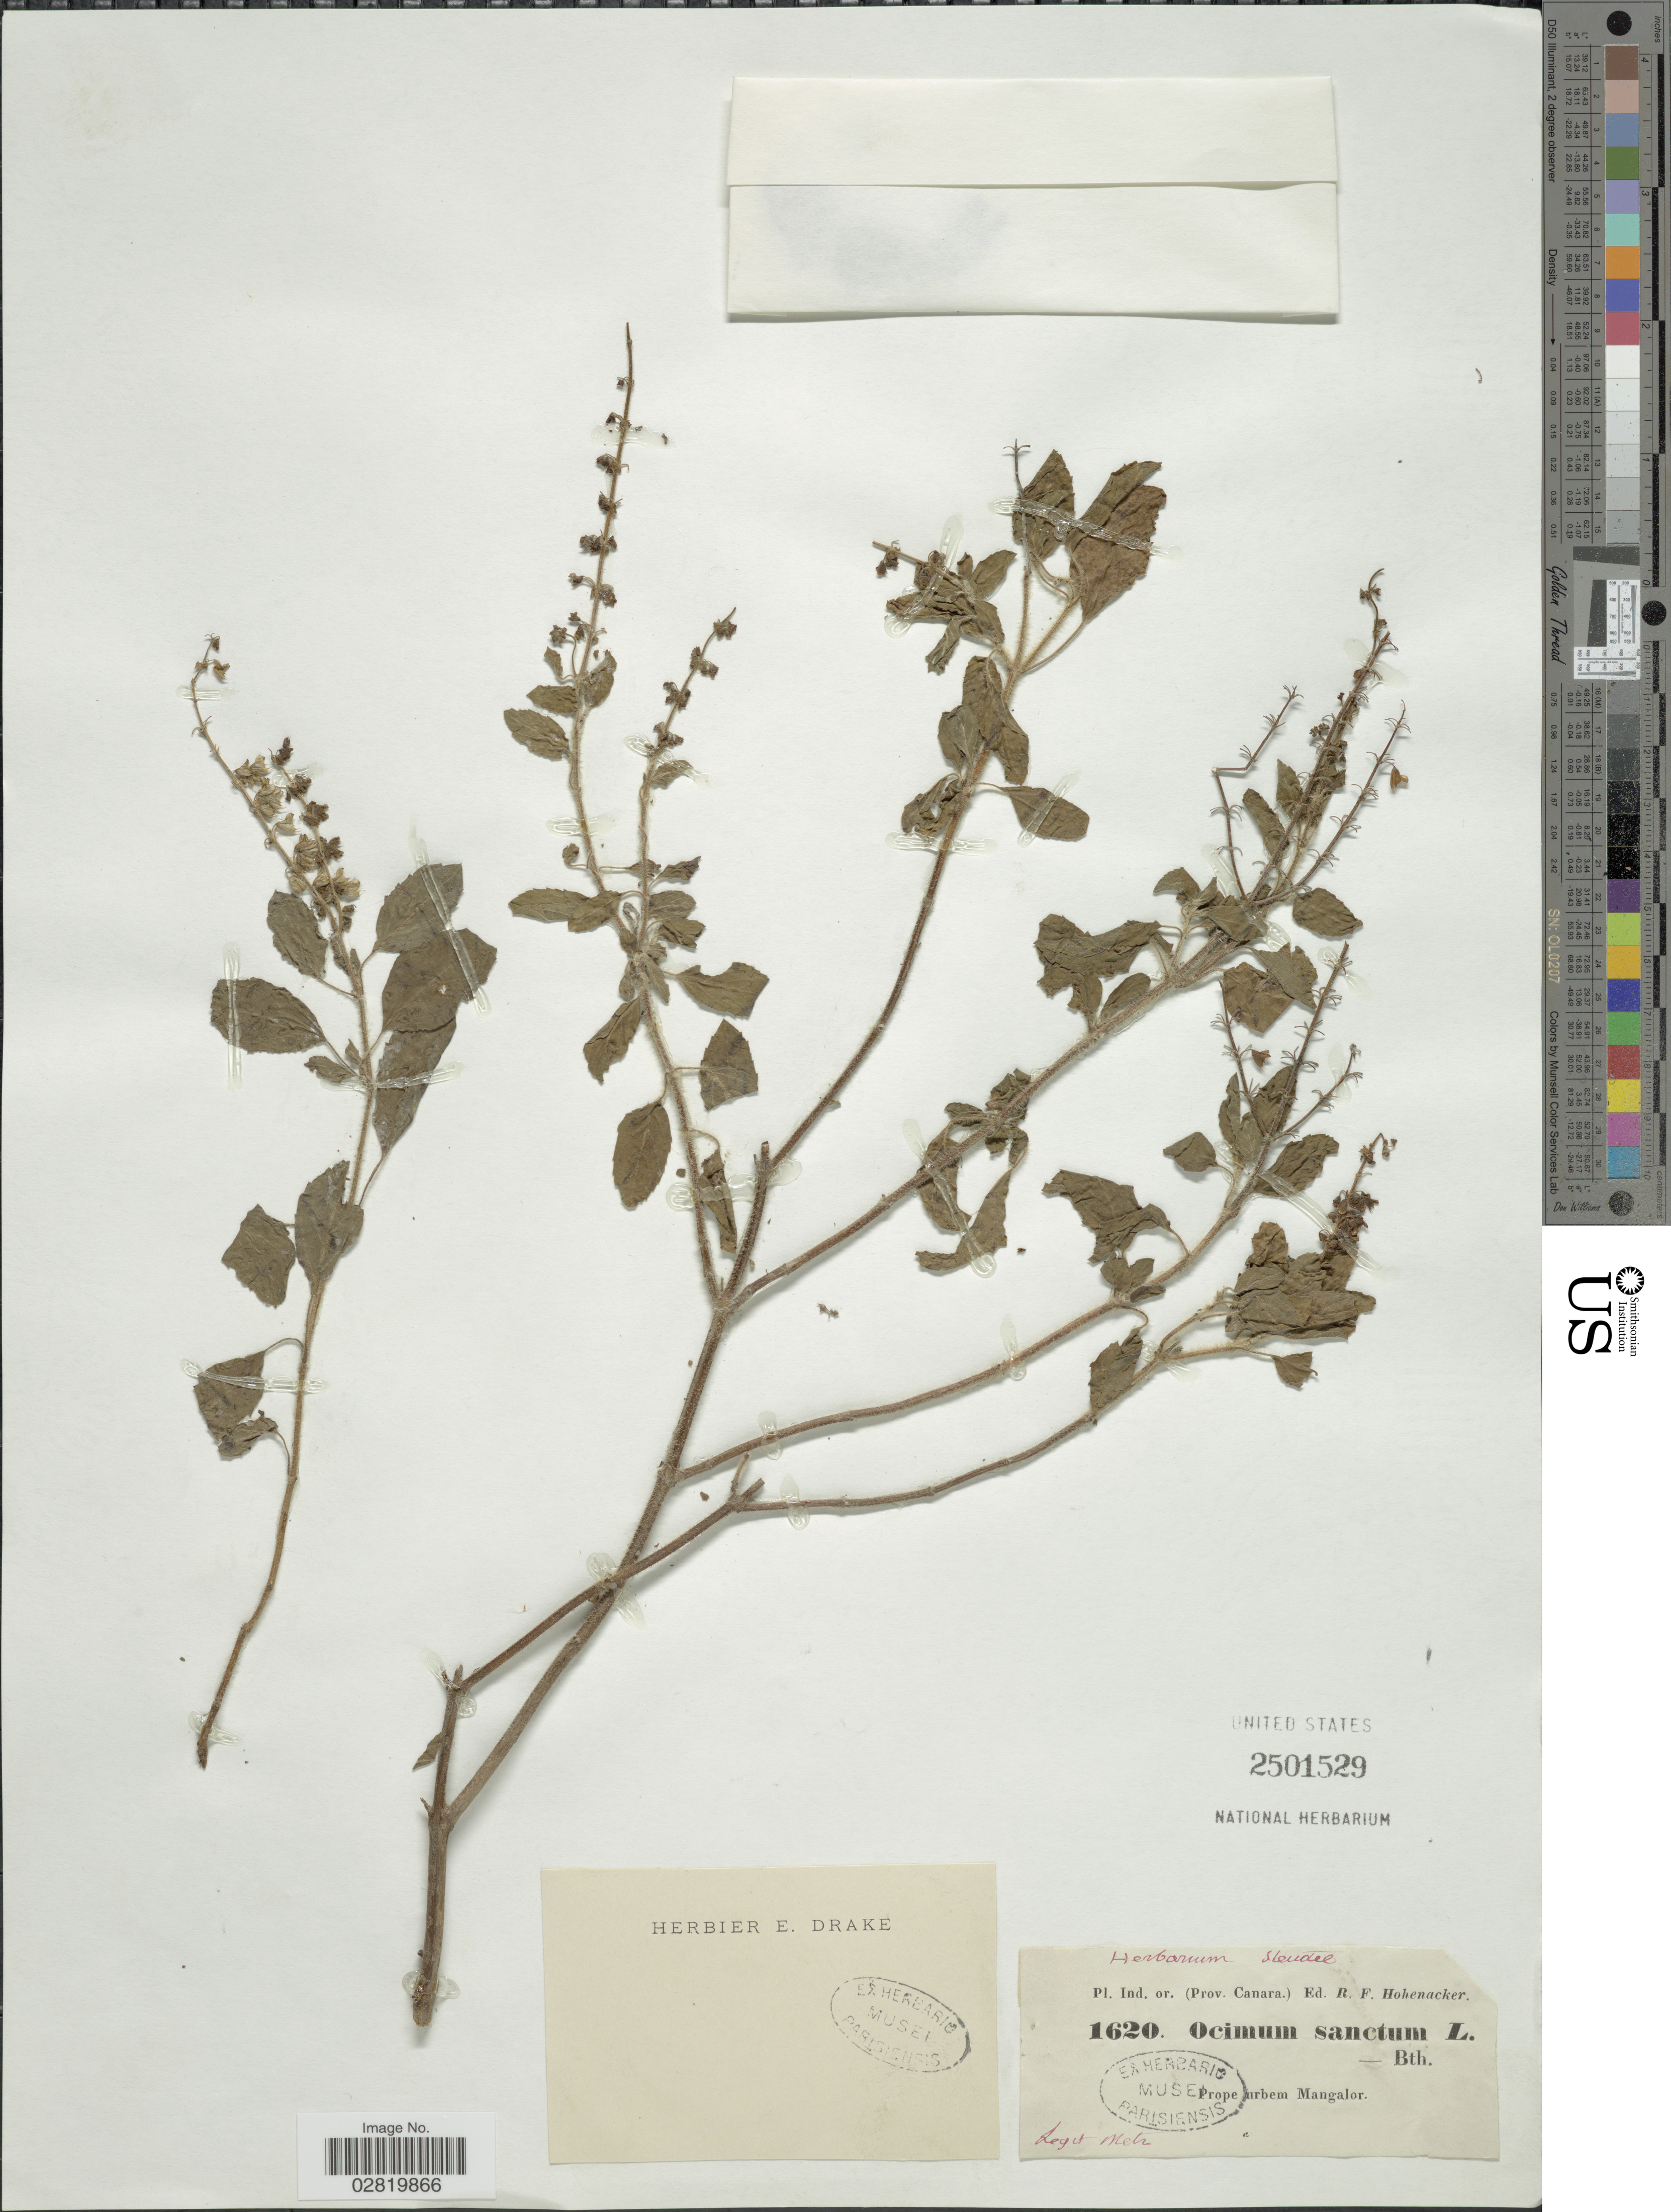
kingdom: Plantae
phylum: Tracheophyta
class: Magnoliopsida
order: Lamiales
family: Lamiaceae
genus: Ocimum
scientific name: Ocimum sanctum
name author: L.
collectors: -. Metz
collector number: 1620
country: India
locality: Pl. Ind. or (Prov. Canara) Prope urbem Mangalor.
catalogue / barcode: US 2501529